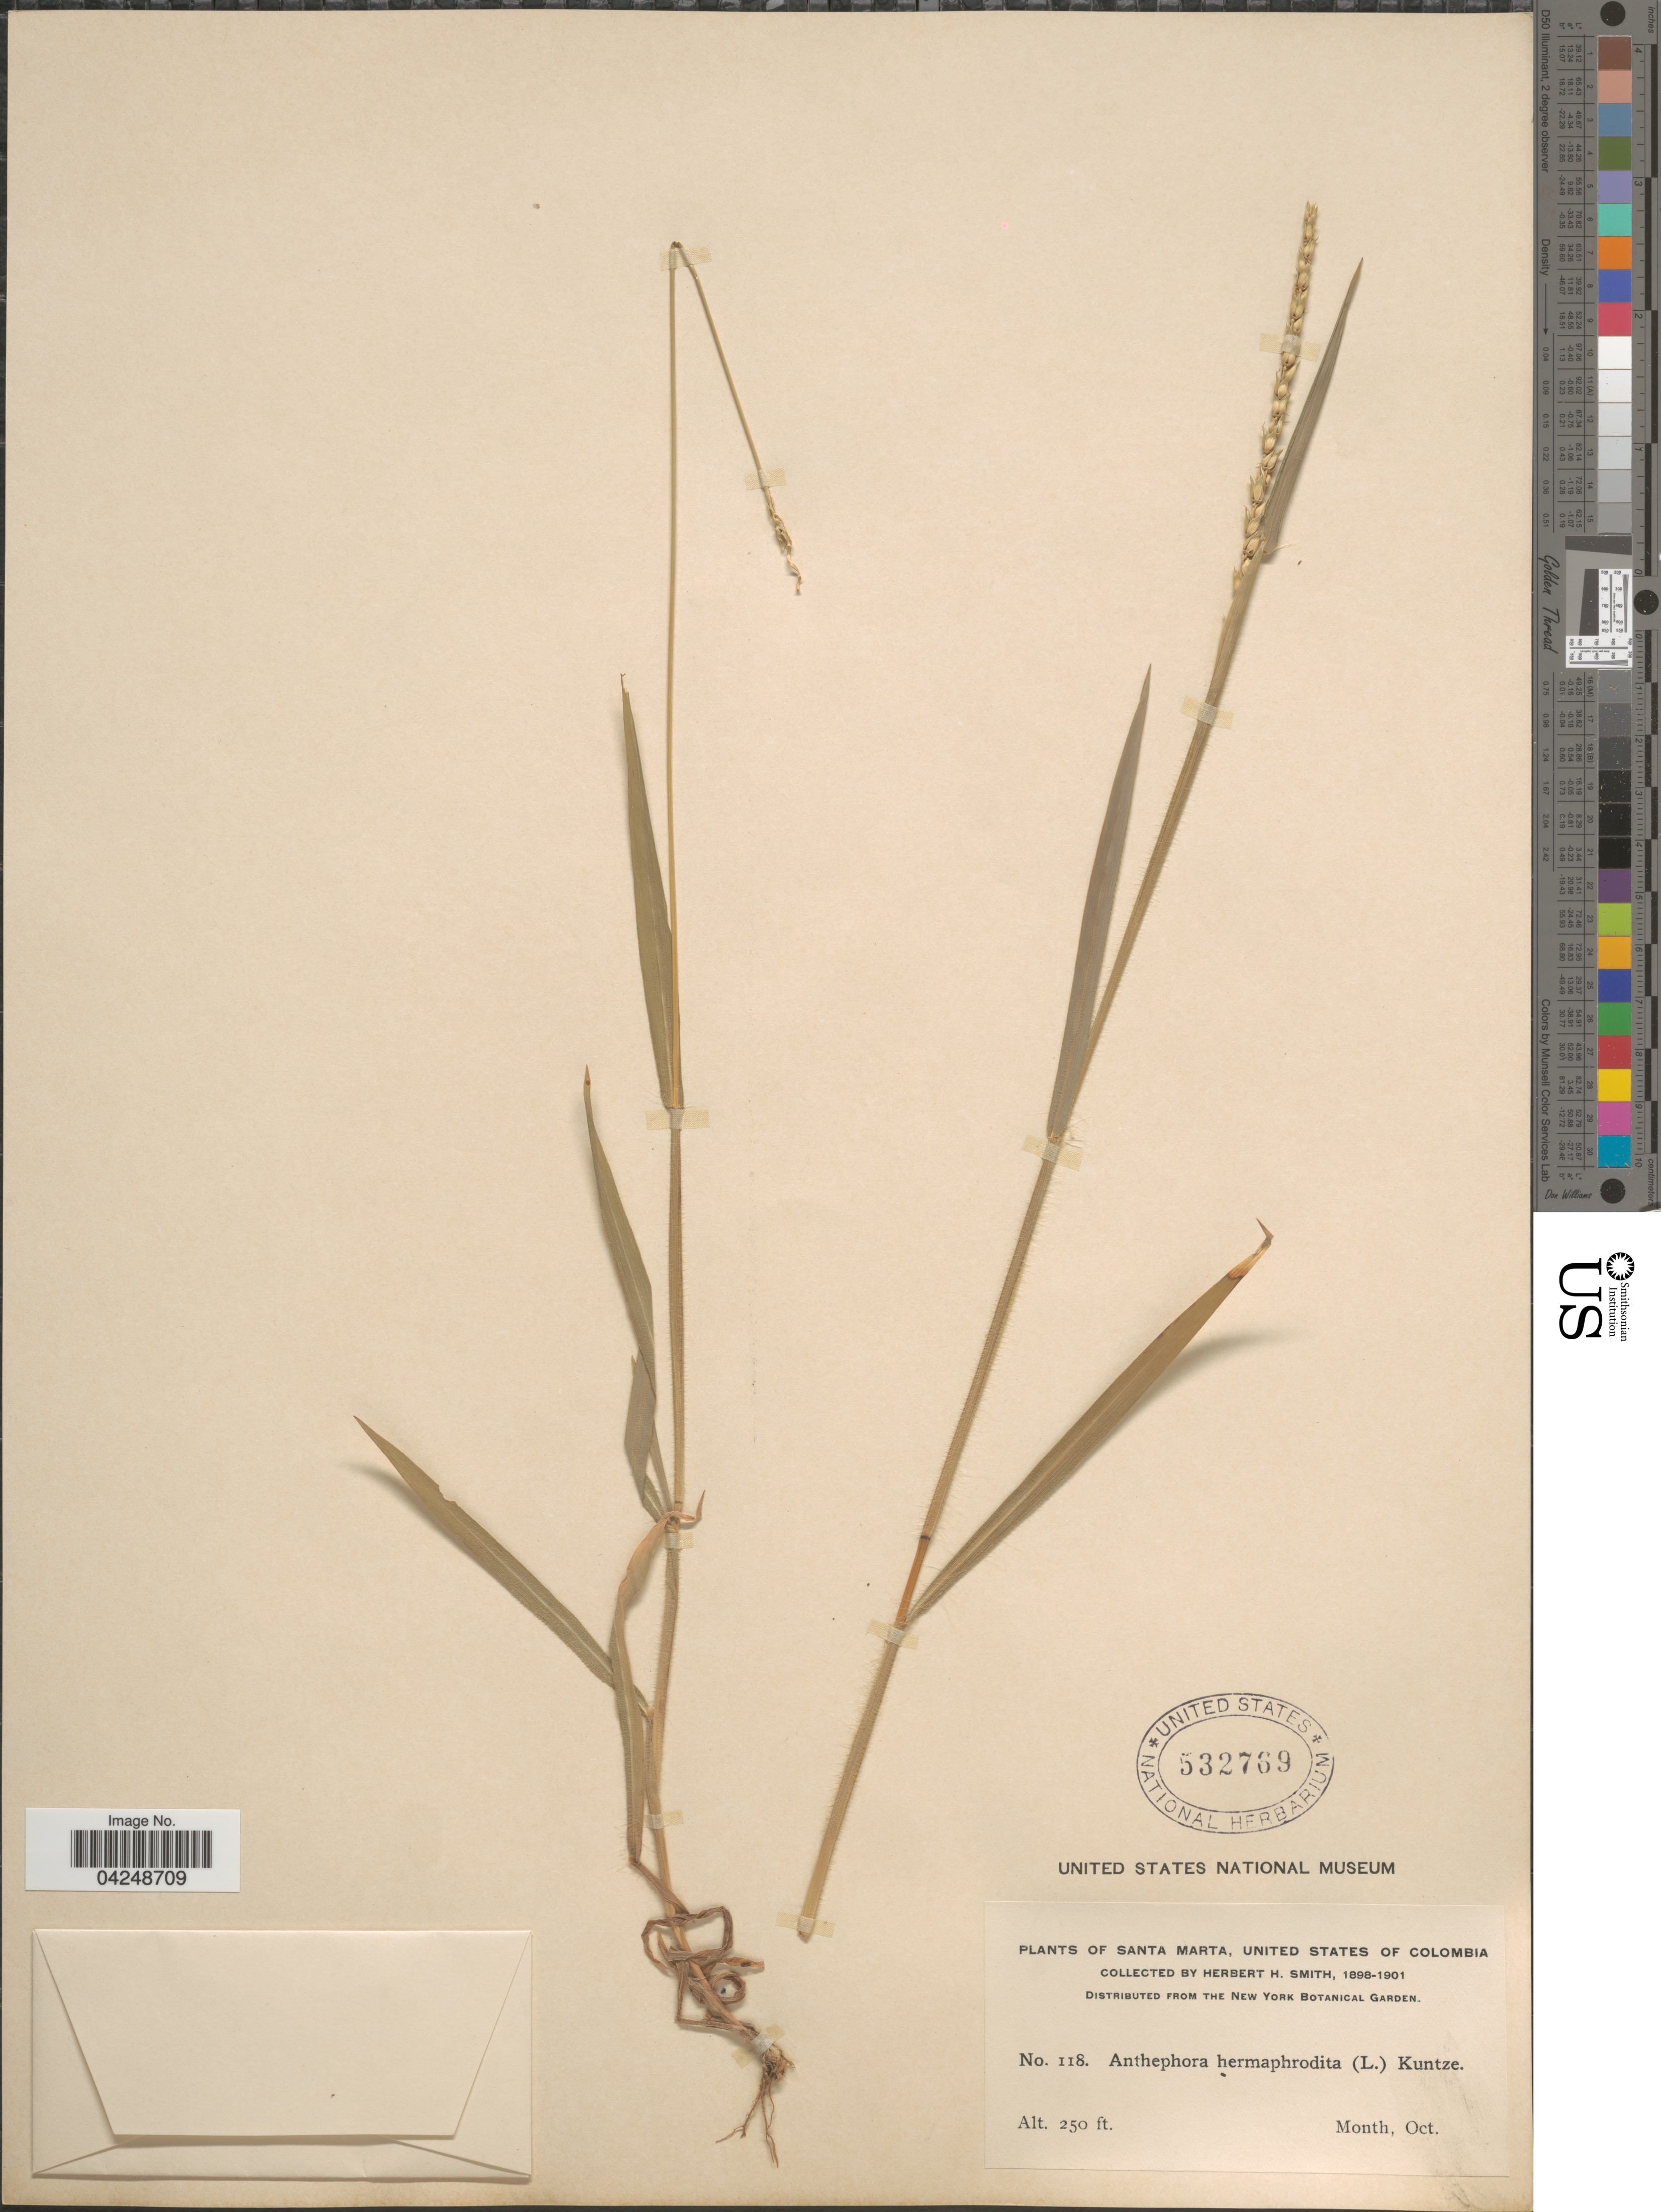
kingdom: Plantae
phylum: Tracheophyta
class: Liliopsida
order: Poales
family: Poaceae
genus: Anthephora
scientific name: Anthephora hermaphrodita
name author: (L.) Kuntze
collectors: Herbert H. Smith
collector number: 118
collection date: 1898-10/1901-10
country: Colombia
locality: Santa Marta, United States of Colombia.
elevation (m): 76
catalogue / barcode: US 532769